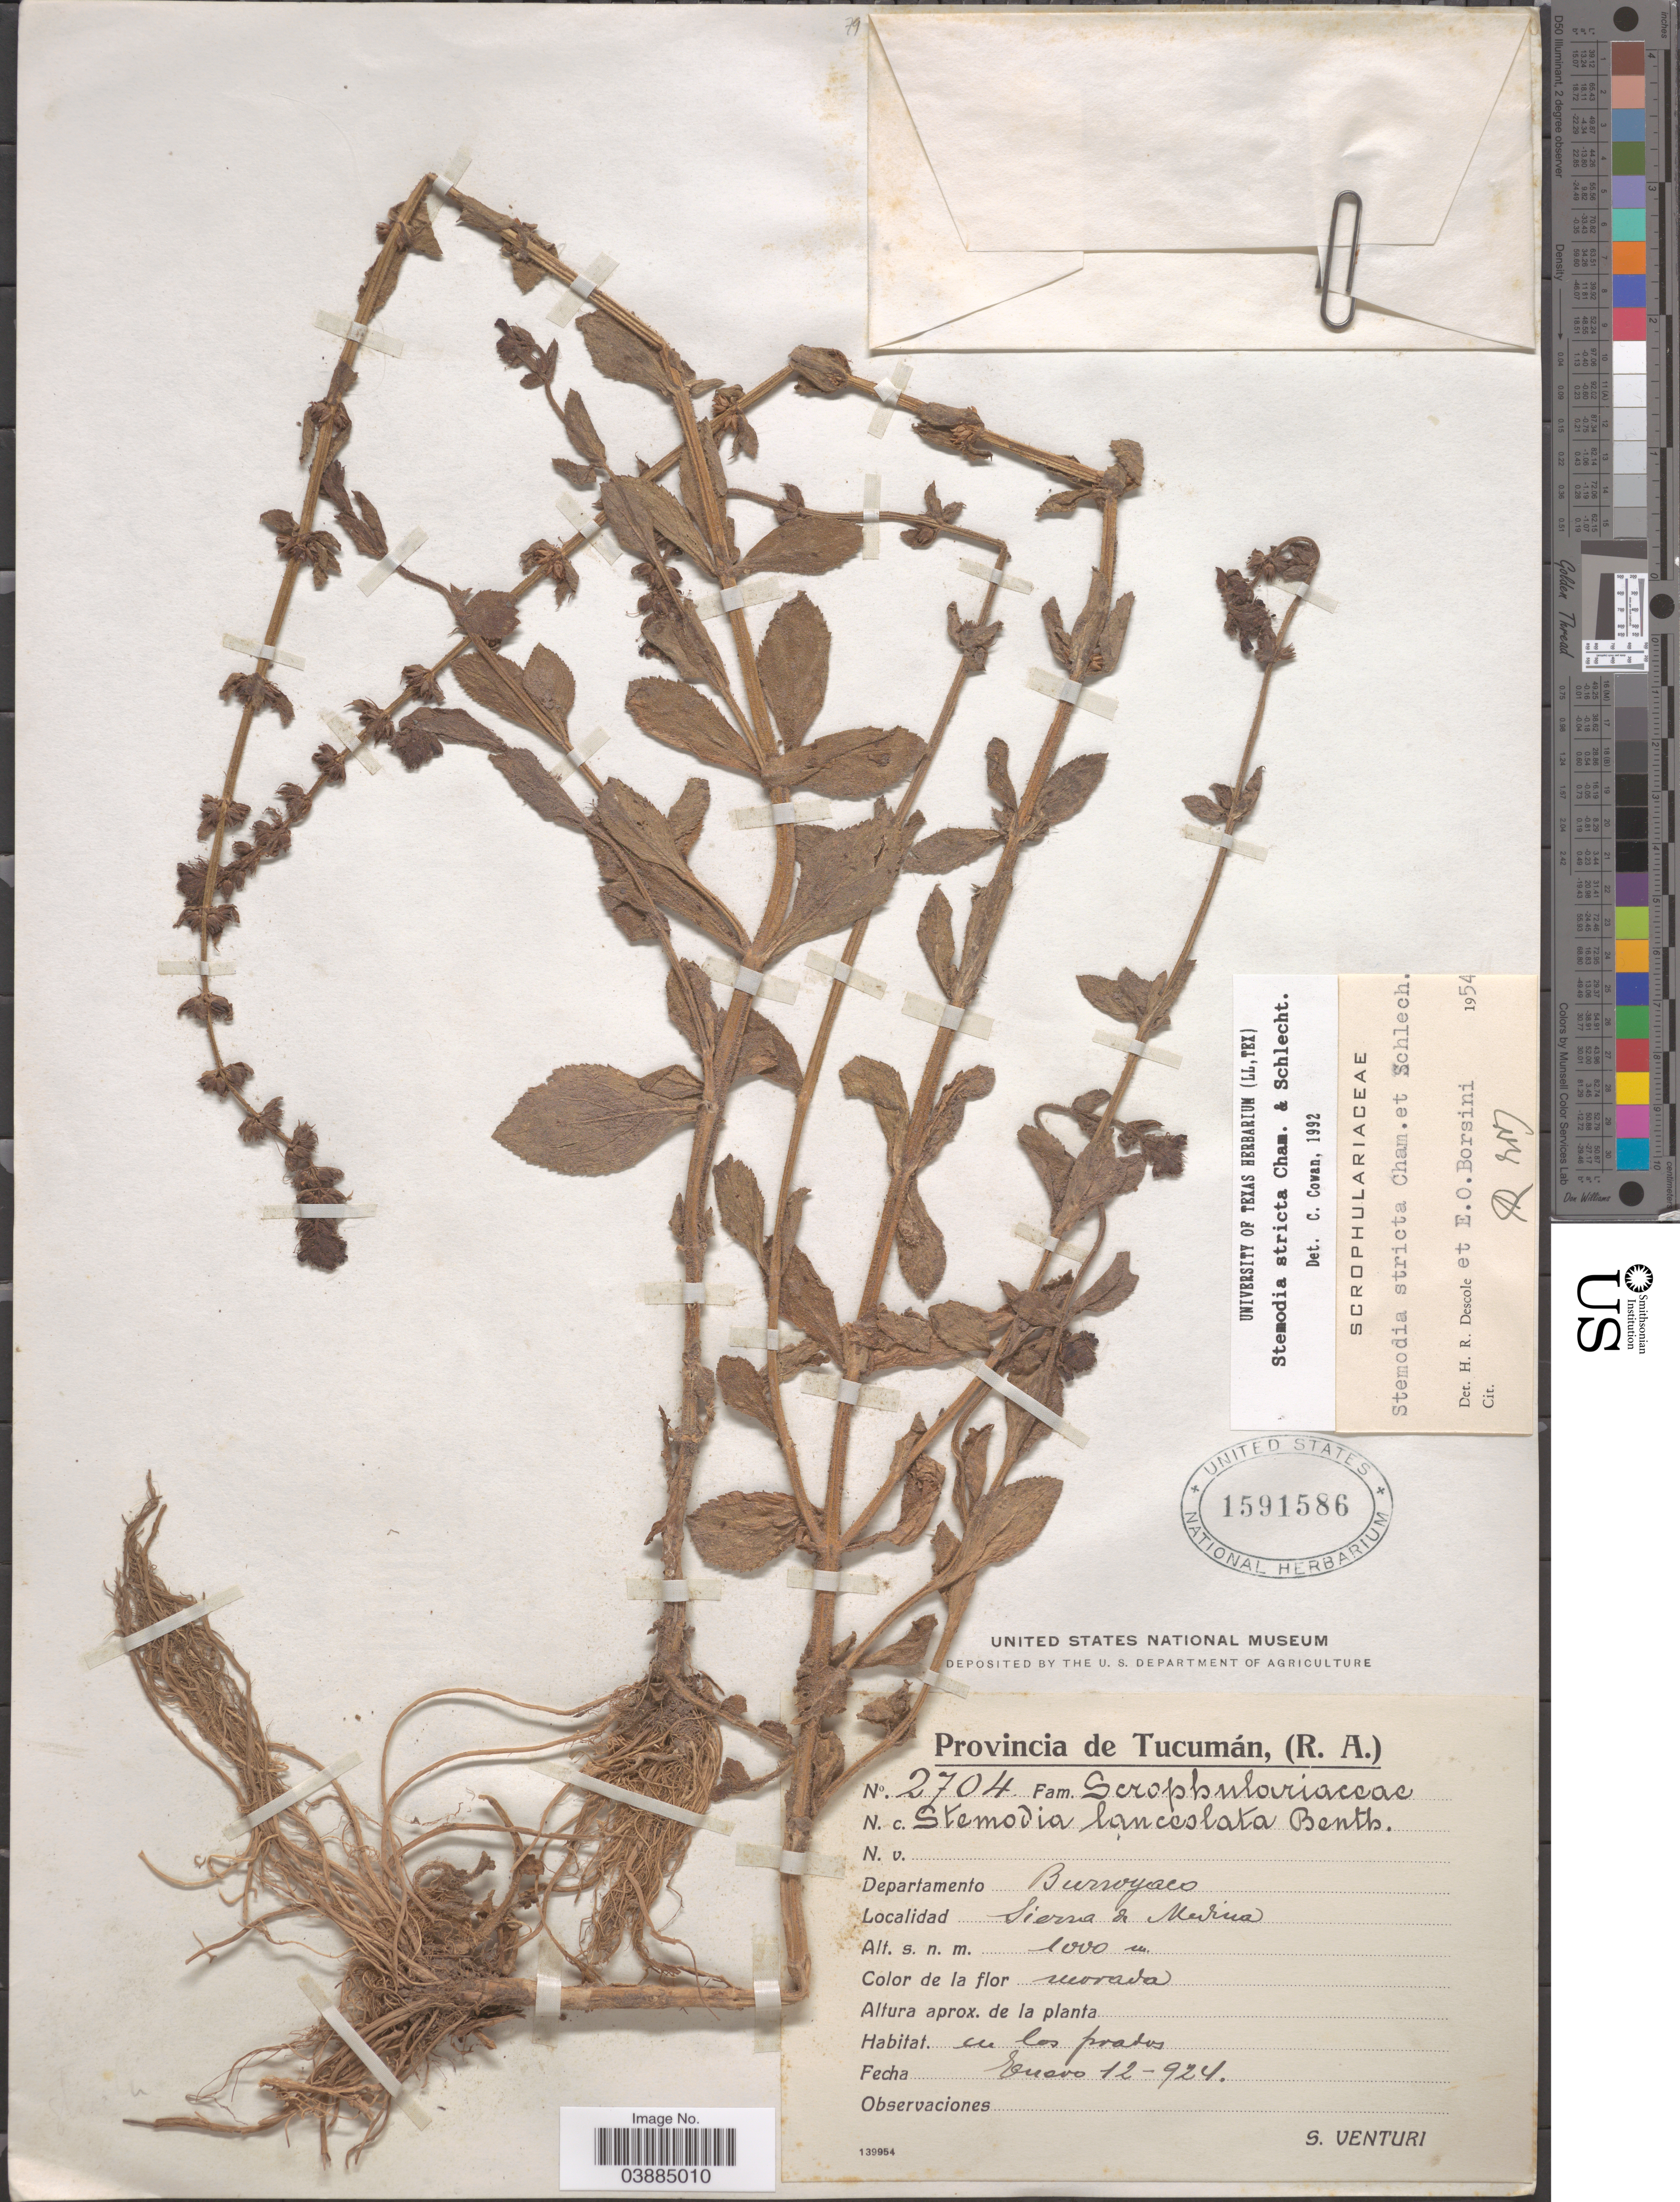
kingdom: Plantae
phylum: Tracheophyta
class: Magnoliopsida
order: Lamiales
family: Plantaginaceae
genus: Stemodia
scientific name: Stemodia stricta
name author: Cham. & Schltdl.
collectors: S. Venturi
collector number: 2704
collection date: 1924-01-12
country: Argentina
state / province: Tucuman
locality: Departamento Burruyacú. Sierra de Medina.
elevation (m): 1000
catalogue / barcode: US 1591586